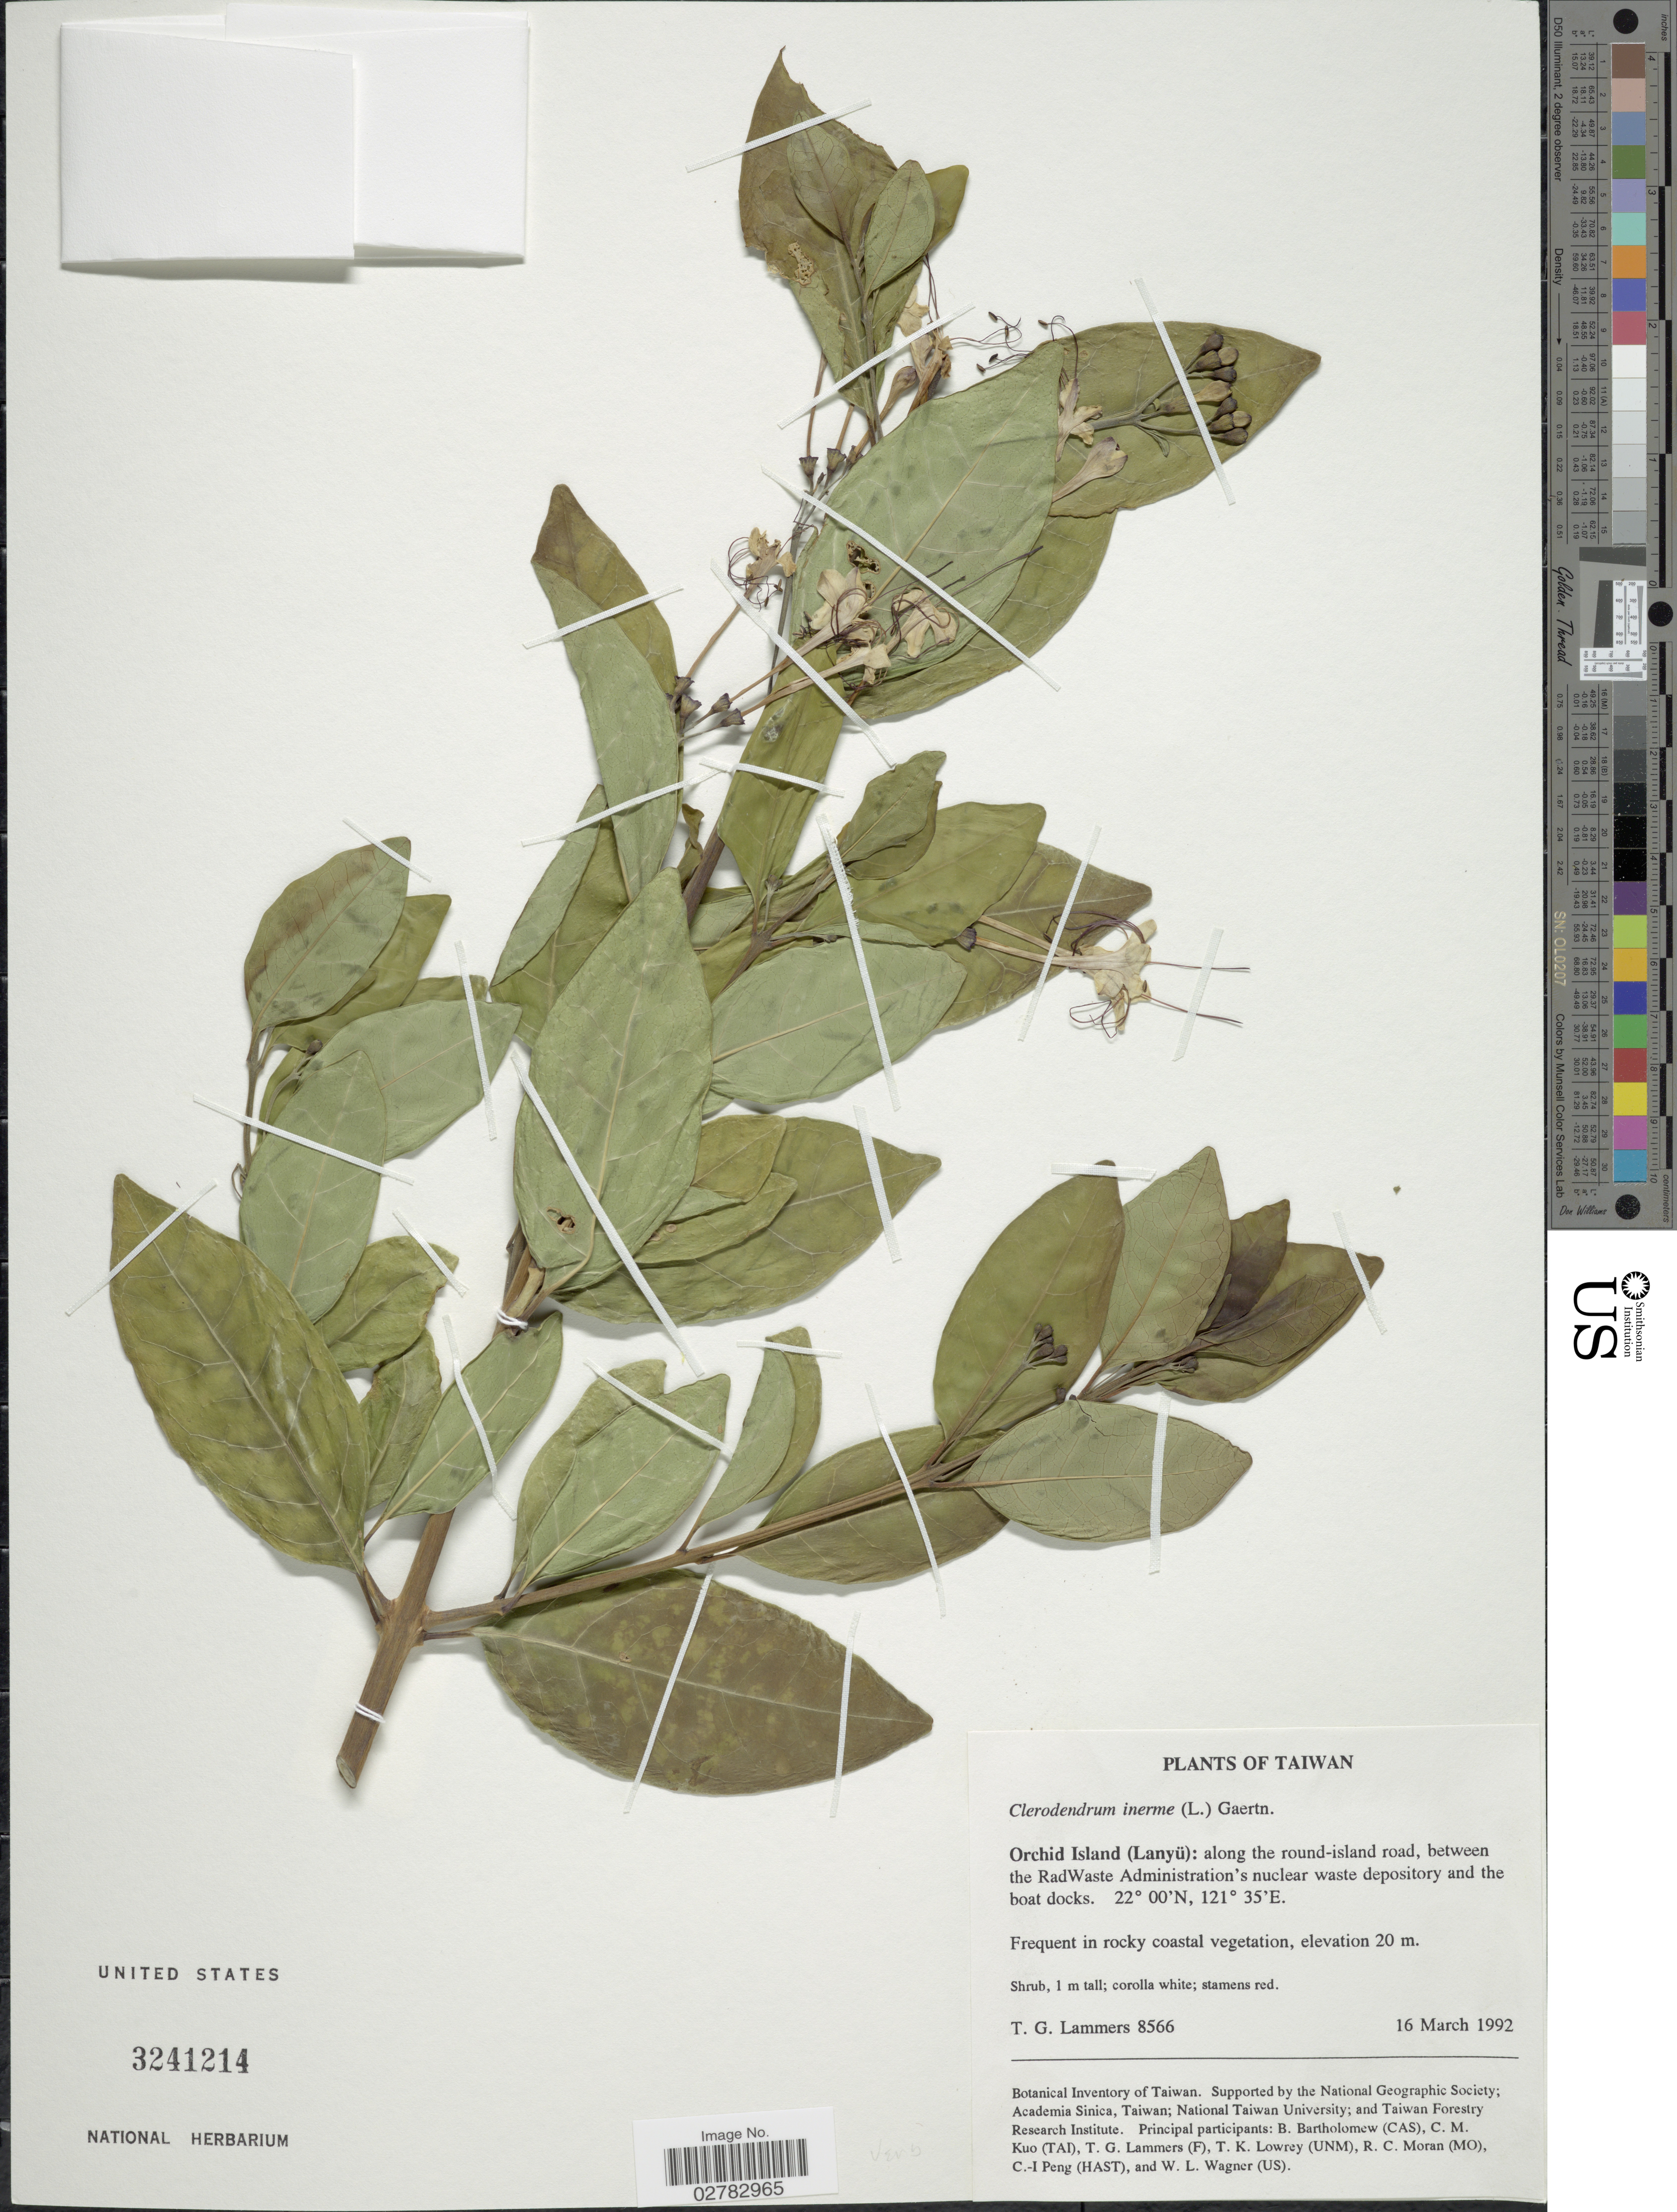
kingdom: Plantae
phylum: Tracheophyta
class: Magnoliopsida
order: Lamiales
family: Lamiaceae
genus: Clerodendrum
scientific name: Clerodendrum inerme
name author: (L.) Gaertn.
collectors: T. Lammers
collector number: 8566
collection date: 1992-03-16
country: Taiwan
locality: Orchid Island (Lanyü): along the round-island road, between the Rad Waste Administration's nuclear waste depository and the boat docks.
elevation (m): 20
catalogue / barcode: US 3241214